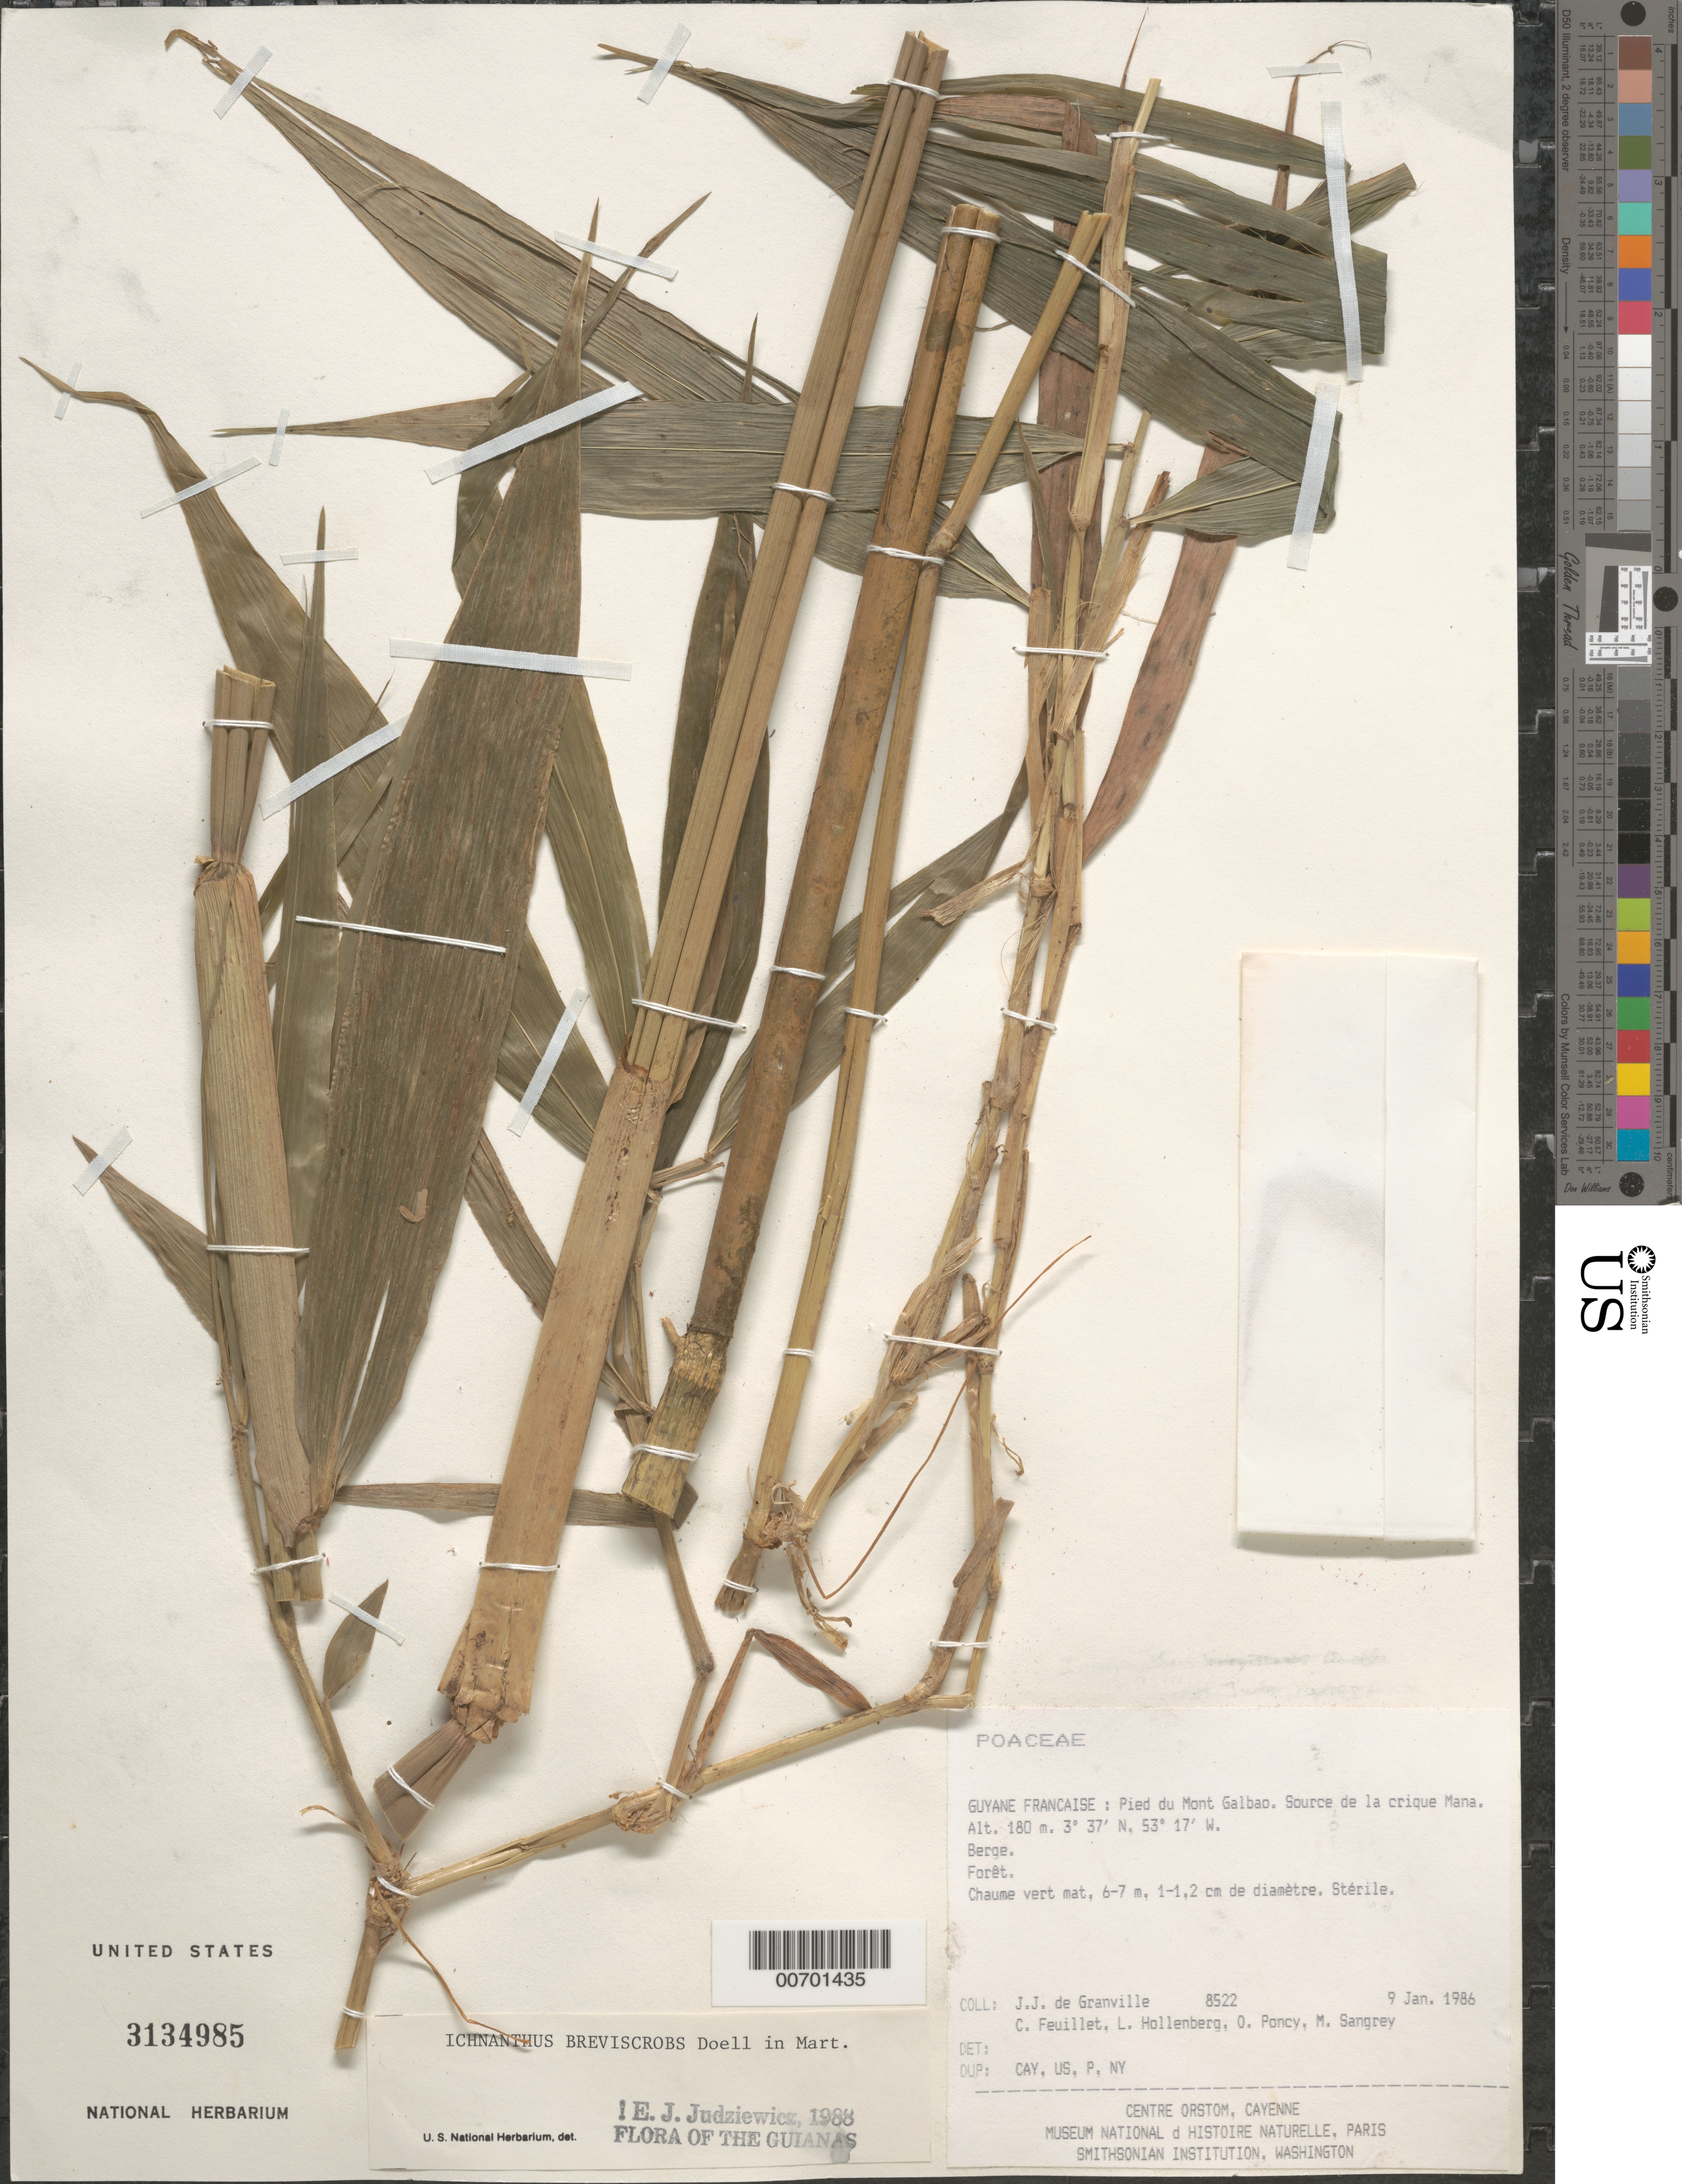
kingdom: Plantae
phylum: Tracheophyta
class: Liliopsida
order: Poales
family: Poaceae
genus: Ichnanthus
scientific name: Ichnanthus breviscrobs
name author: Döll in Mart.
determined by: Judziewicz, E. J.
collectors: J.-J. de Granville, C. Feuillet, L. Hollenberg, O. Poncy & M. S. Sangrey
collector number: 8522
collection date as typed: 9-Jan-86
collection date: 1986-01-09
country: French Guiana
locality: Pied du Mont Galbao. Source de la crique Mana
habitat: Forêt; berge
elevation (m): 180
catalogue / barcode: US 3134985